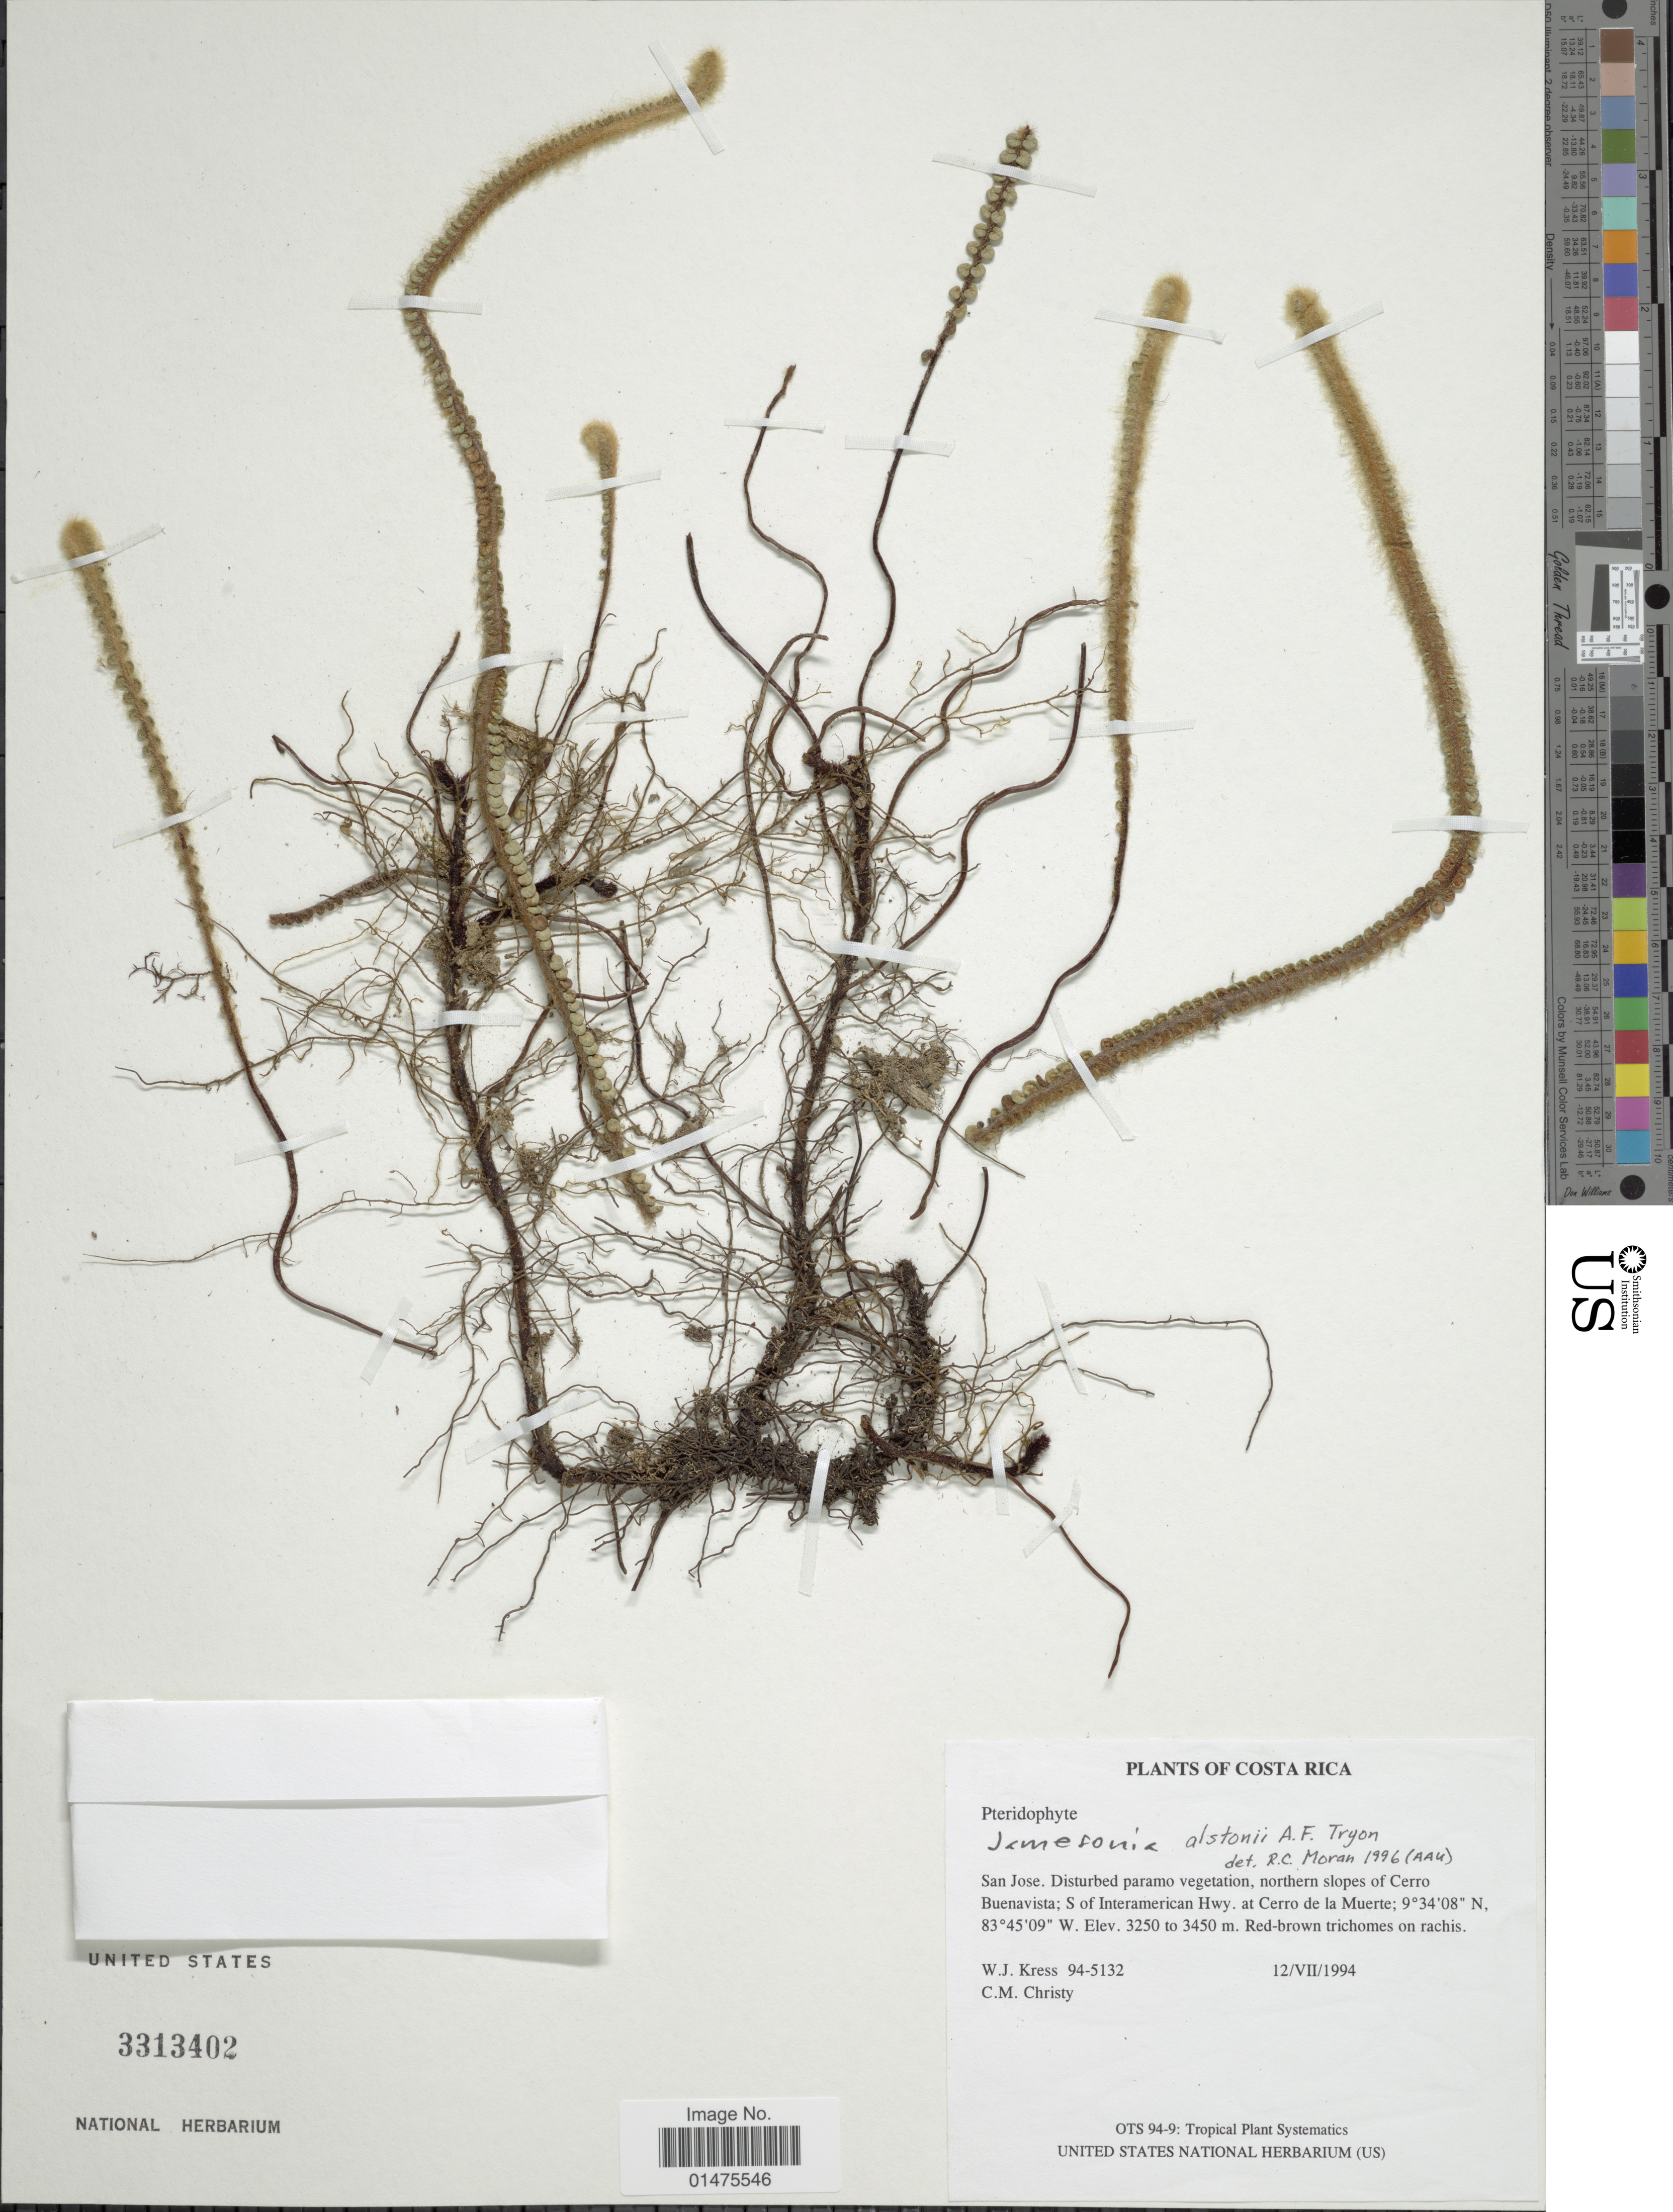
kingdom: Plantae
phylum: Tracheophyta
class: Polypodiopsida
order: Polypodiales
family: Pteridaceae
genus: Jamesonia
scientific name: Jamesonia alstonii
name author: A.F. Tryon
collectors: W. J. Kress & C. M. Christy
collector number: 94-5132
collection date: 1994-07-12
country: Costa Rica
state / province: San José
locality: Disturbed paramo vegetation, northern slopes of Cerro Buenavista; S of Interamerican Hwy. at Cerro de la Muerte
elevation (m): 3250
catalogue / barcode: US 3313402